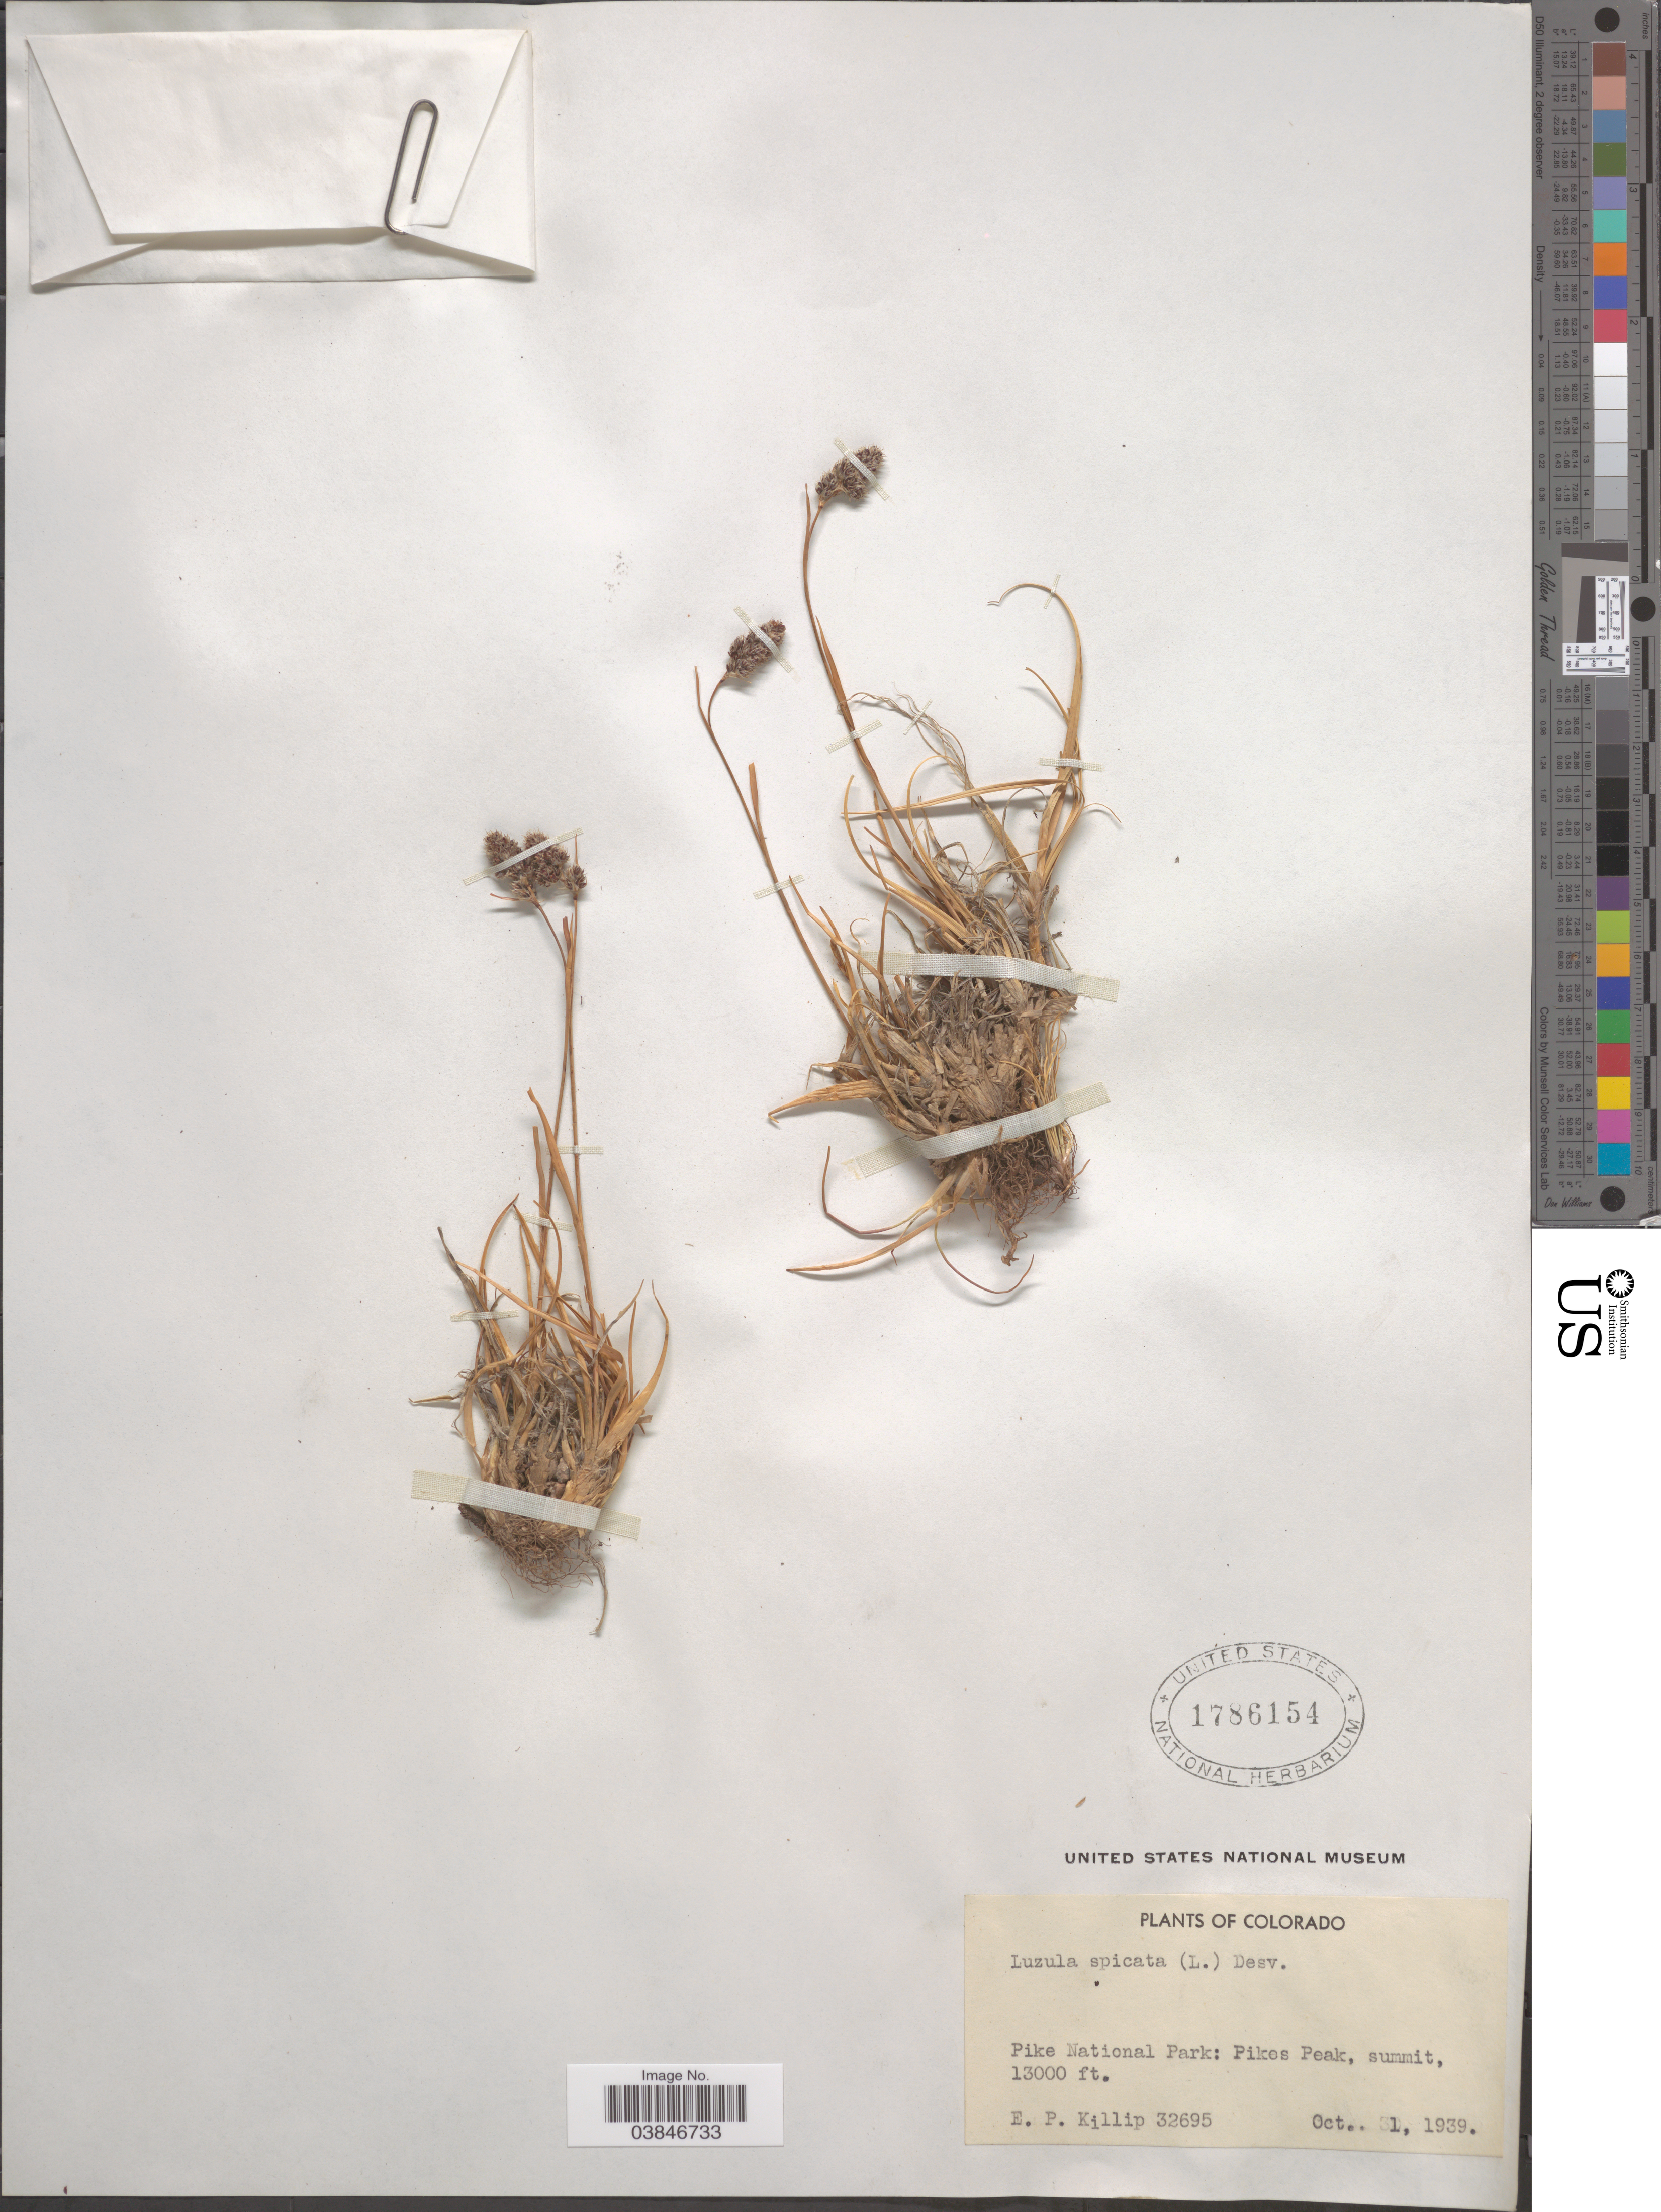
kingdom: Plantae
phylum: Tracheophyta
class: Liliopsida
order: Poales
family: Juncaceae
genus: Luzula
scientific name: Luzula spicata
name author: (L.) DC.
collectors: E. P. Killip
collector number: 32695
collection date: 1939-10-01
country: United States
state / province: Colorado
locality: Pike National Park: Pikes Peak, summit.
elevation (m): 3962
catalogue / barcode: US 1786154